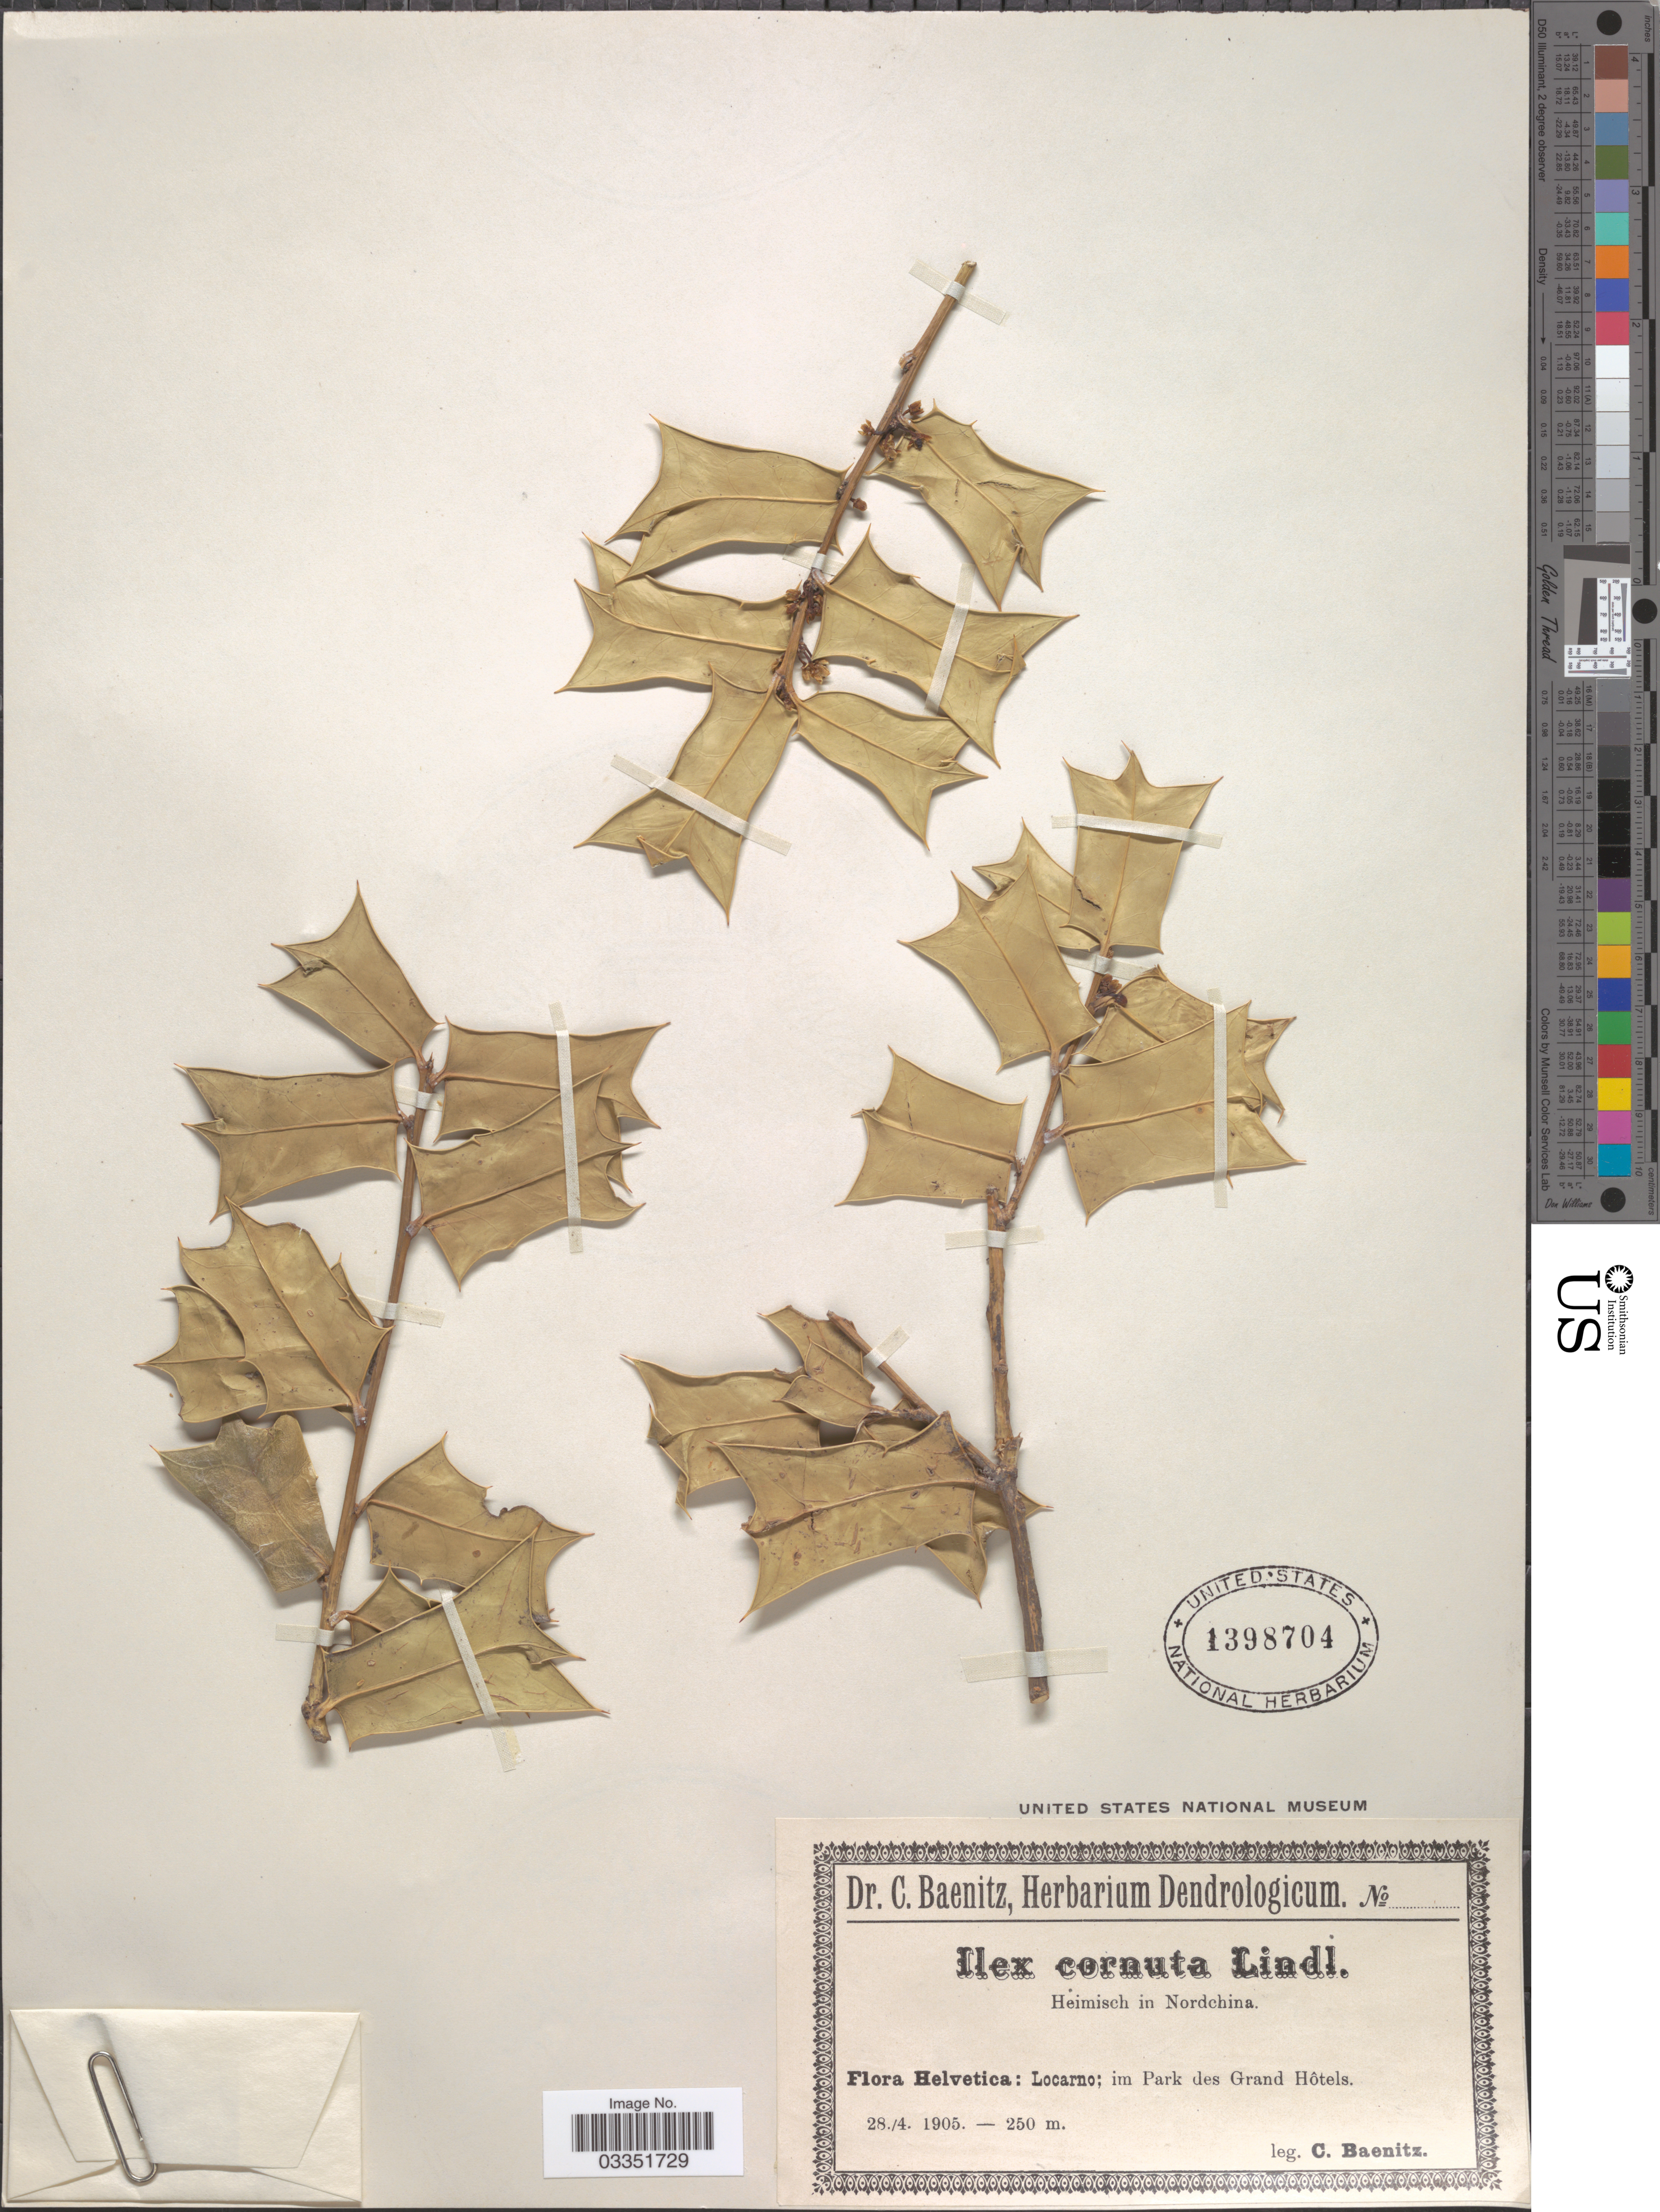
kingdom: Plantae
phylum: Tracheophyta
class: Magnoliopsida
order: Aquifoliales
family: Aquifoliaceae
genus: Ilex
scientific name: Ilex cornuta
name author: Lindl. & Paxton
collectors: C. G. Baenitz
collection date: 1905-04-28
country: Switzerland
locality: Helvetica: Locarno; im Park des Grand Hôtels.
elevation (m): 250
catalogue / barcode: US 1398704